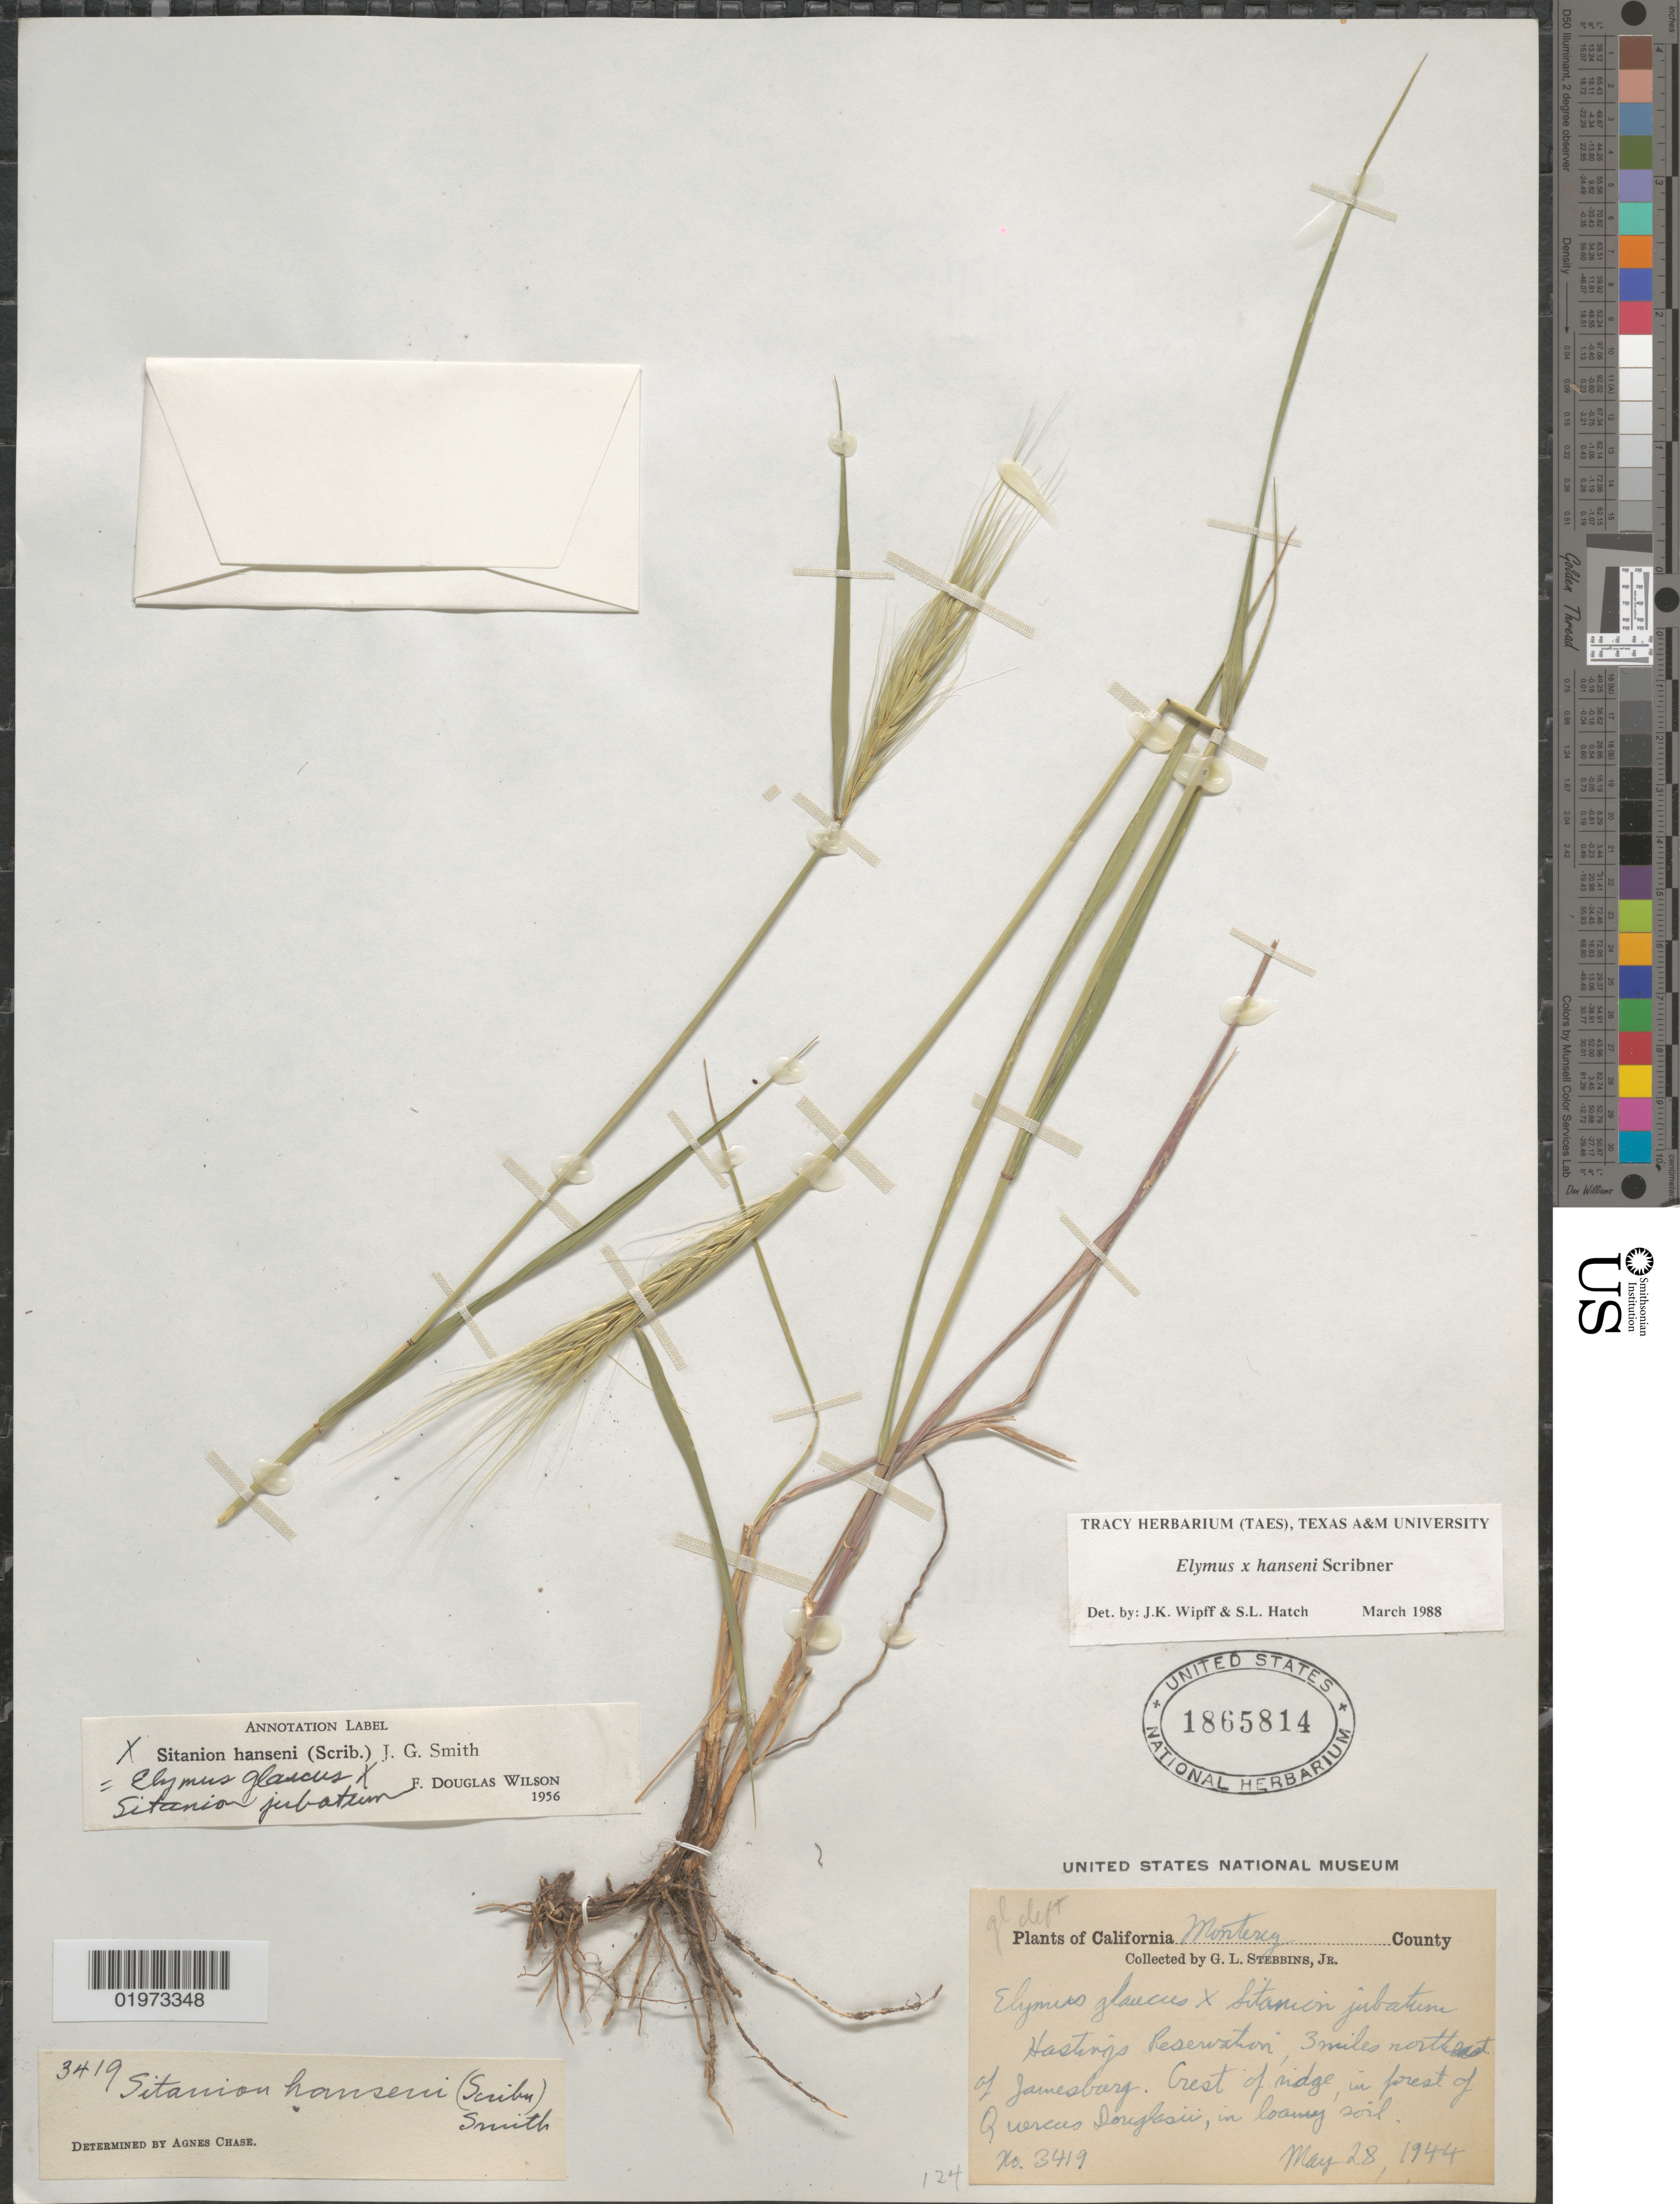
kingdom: Plantae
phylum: Tracheophyta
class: Liliopsida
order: Poales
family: Poaceae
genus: Elymus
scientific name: Elymus x hansenii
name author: Scribn.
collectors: G. L. Stebbins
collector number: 3419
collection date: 1944-05-28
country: United States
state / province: California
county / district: Monterey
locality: Monterey County. Hastings Reservation, 3 miles northeast of Jamesburg. Crest of ridge.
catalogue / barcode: US 1865814